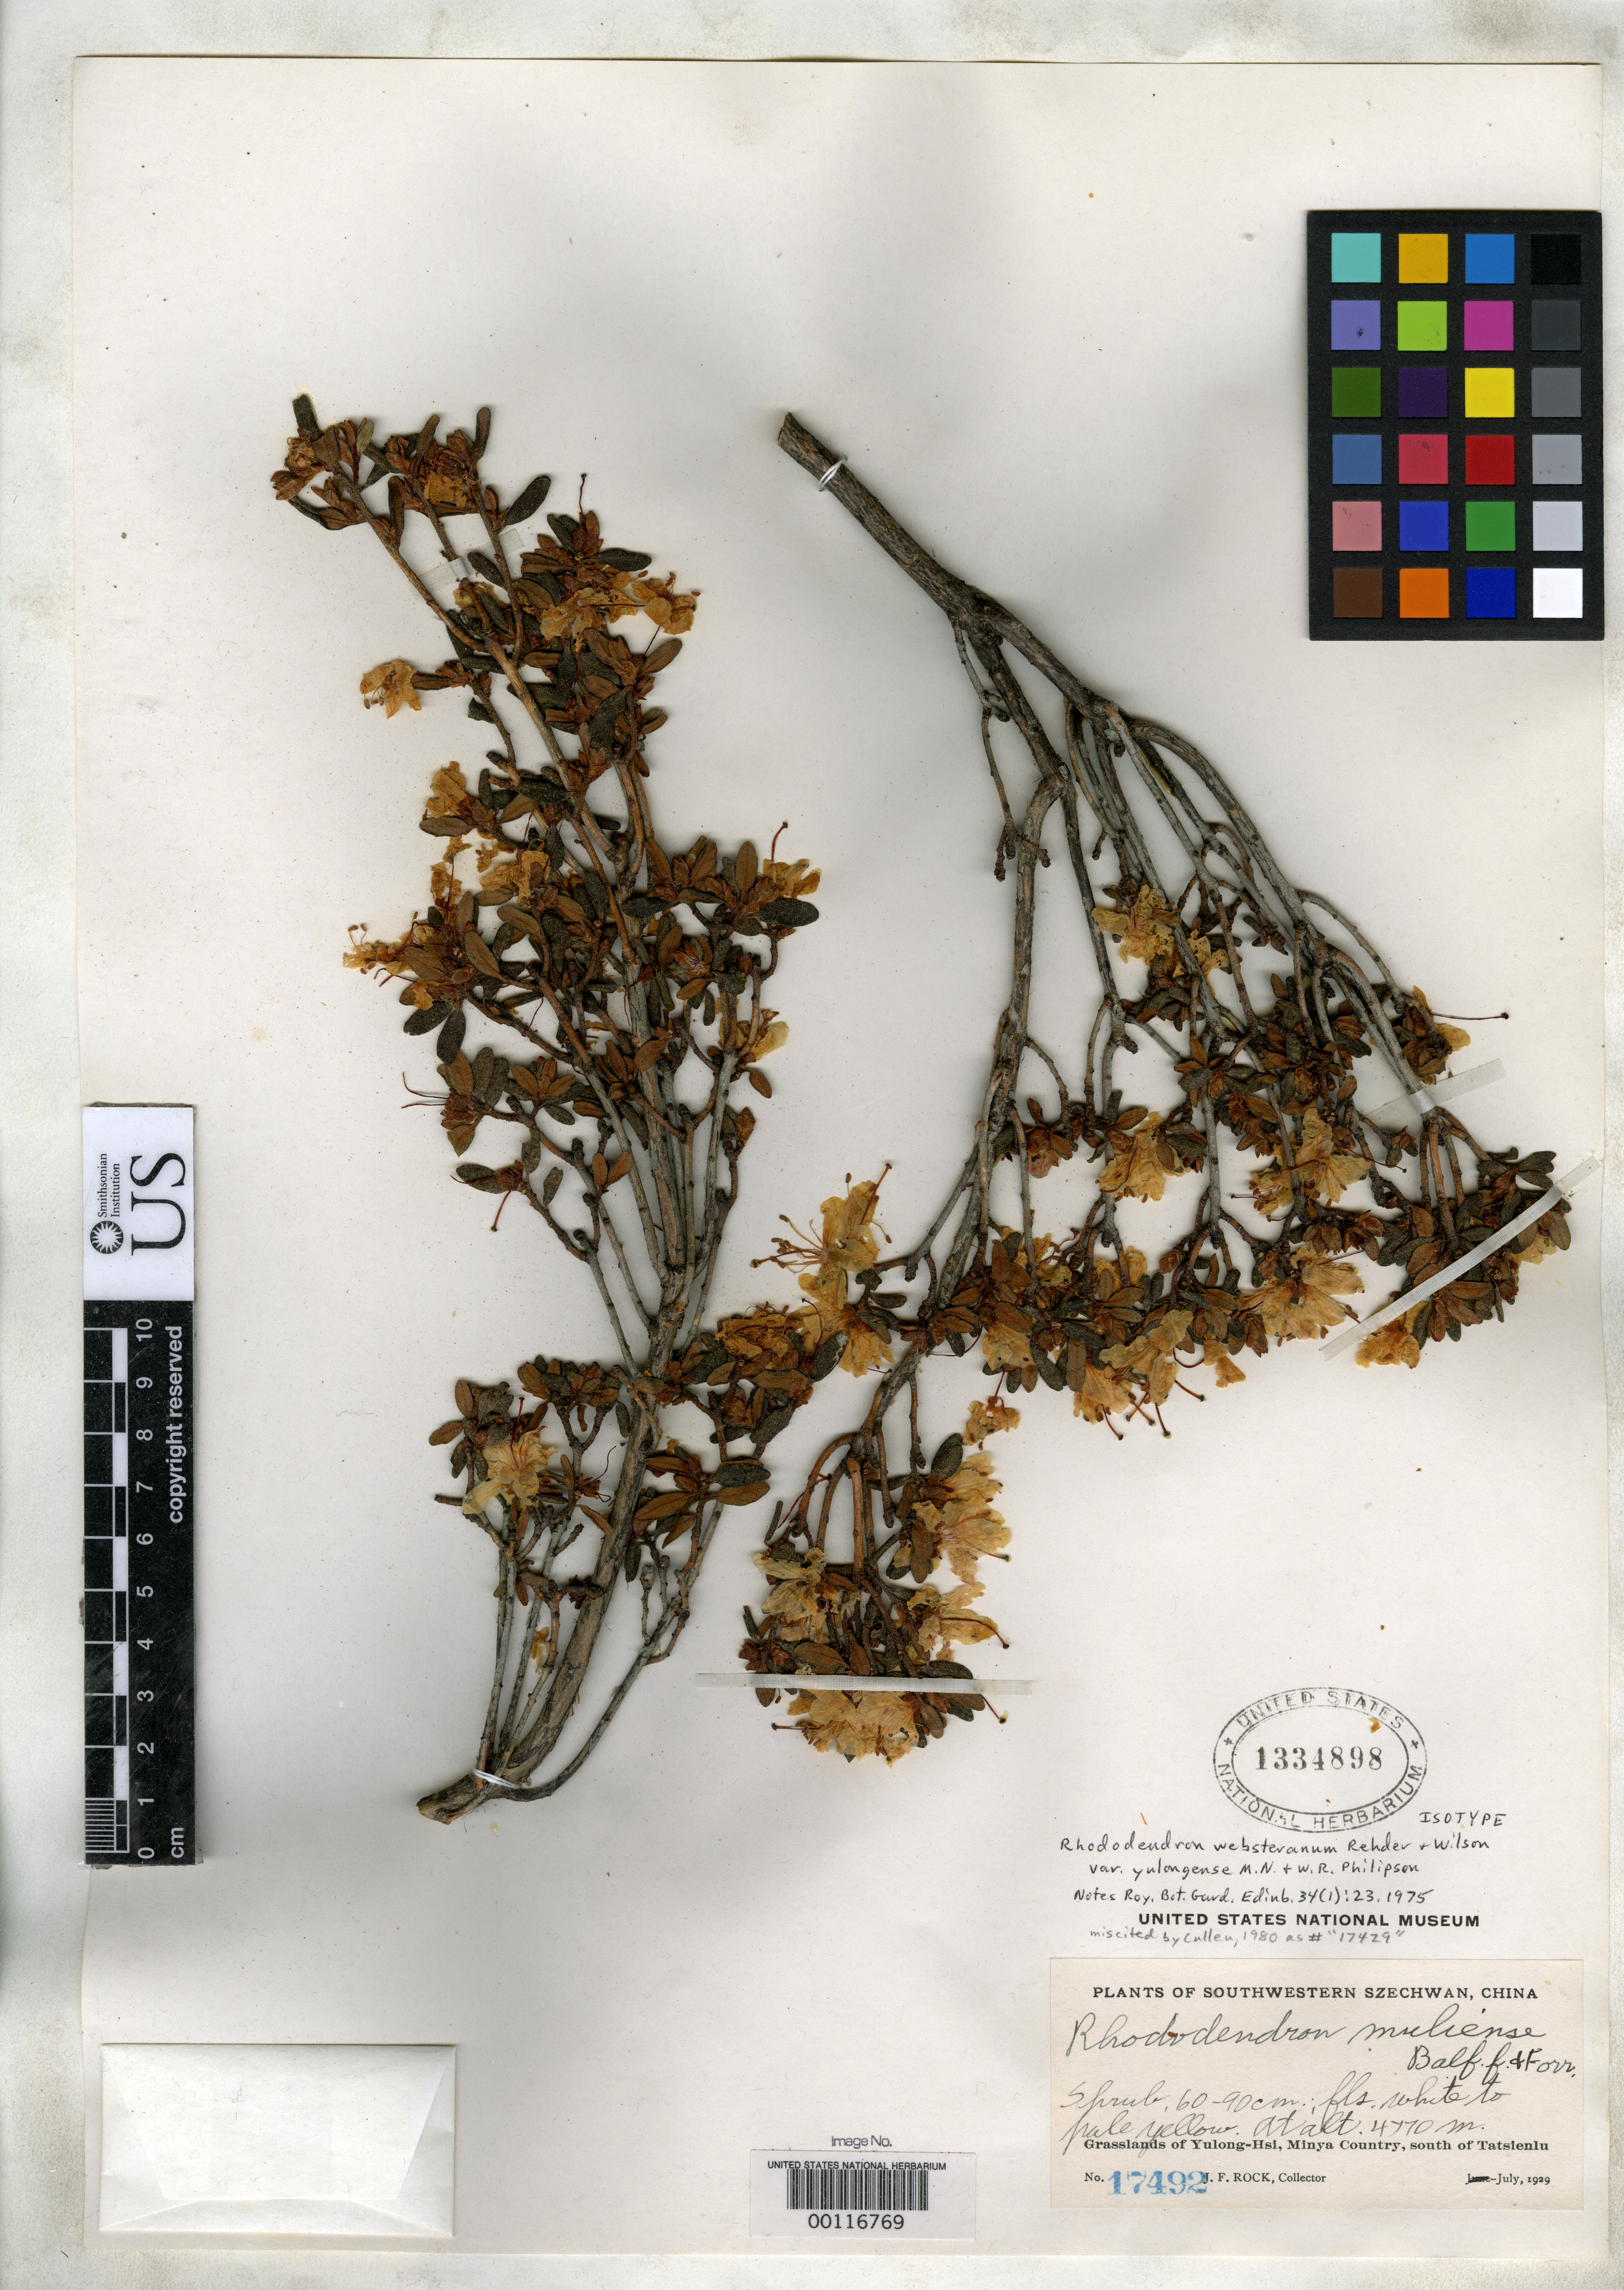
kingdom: Plantae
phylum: Tracheophyta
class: Magnoliopsida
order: Ericales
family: Ericaceae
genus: Rhododendron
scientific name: Rhododendron websterianum var. yulongense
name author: M. N. Philipson & Philipson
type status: Isotype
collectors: J. F. Rock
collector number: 17492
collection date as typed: Jul 1929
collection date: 1929-07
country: China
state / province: Sichuan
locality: Grasslands of Yulong-Hsi, Minya country, S of Tatsienlu.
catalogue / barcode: US 1334898